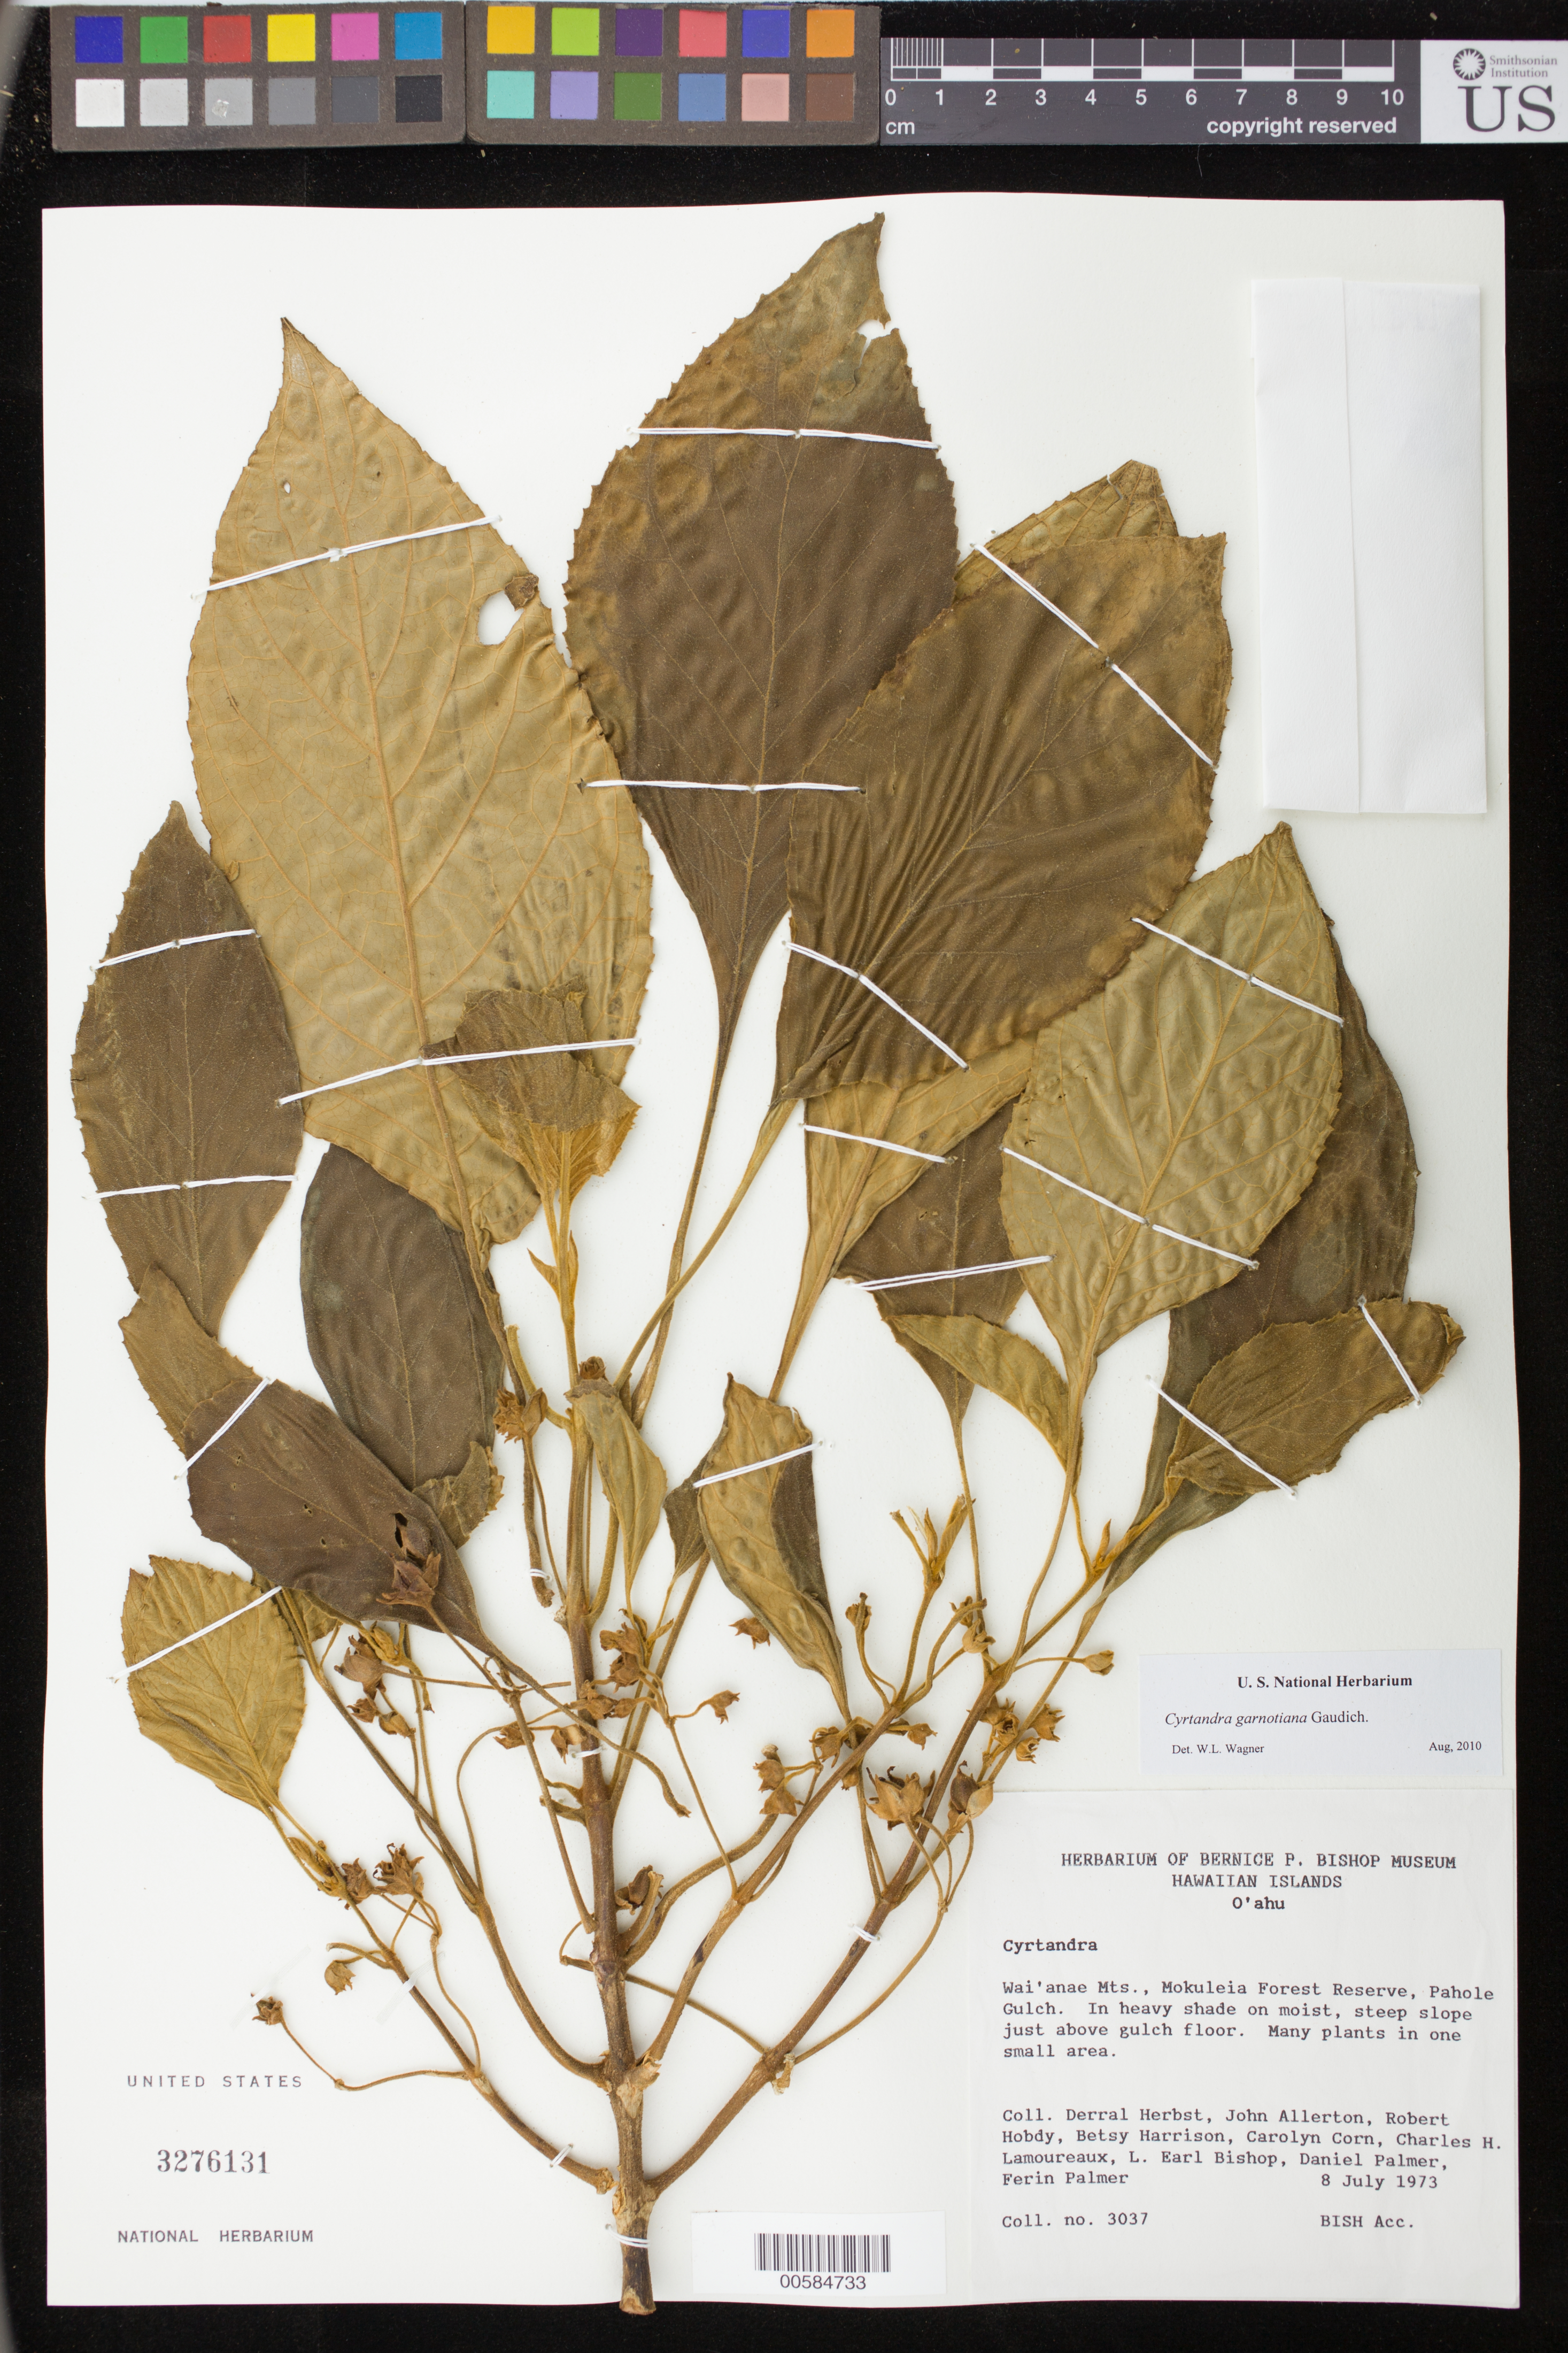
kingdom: Plantae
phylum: Tracheophyta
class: Magnoliopsida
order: Lamiales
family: Gesneriaceae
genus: Cyrtandra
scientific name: Cyrtandra garnotiana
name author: Gaudich.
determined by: Wagner, W. L., (BOT), Smithsonian Institution - National Museum of Natural History (UNITED STATES)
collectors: D. R. Herbst, J. Allerton, R. Hobdy, B. Harrison & Corn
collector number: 3037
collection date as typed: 8 Jul 1973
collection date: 1973-07-08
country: United States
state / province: Hawaii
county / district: Honolulu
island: Oahu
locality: Wai'anae Mts, Mokuleia For Res, Pahole Gulch.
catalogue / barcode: US 3276131